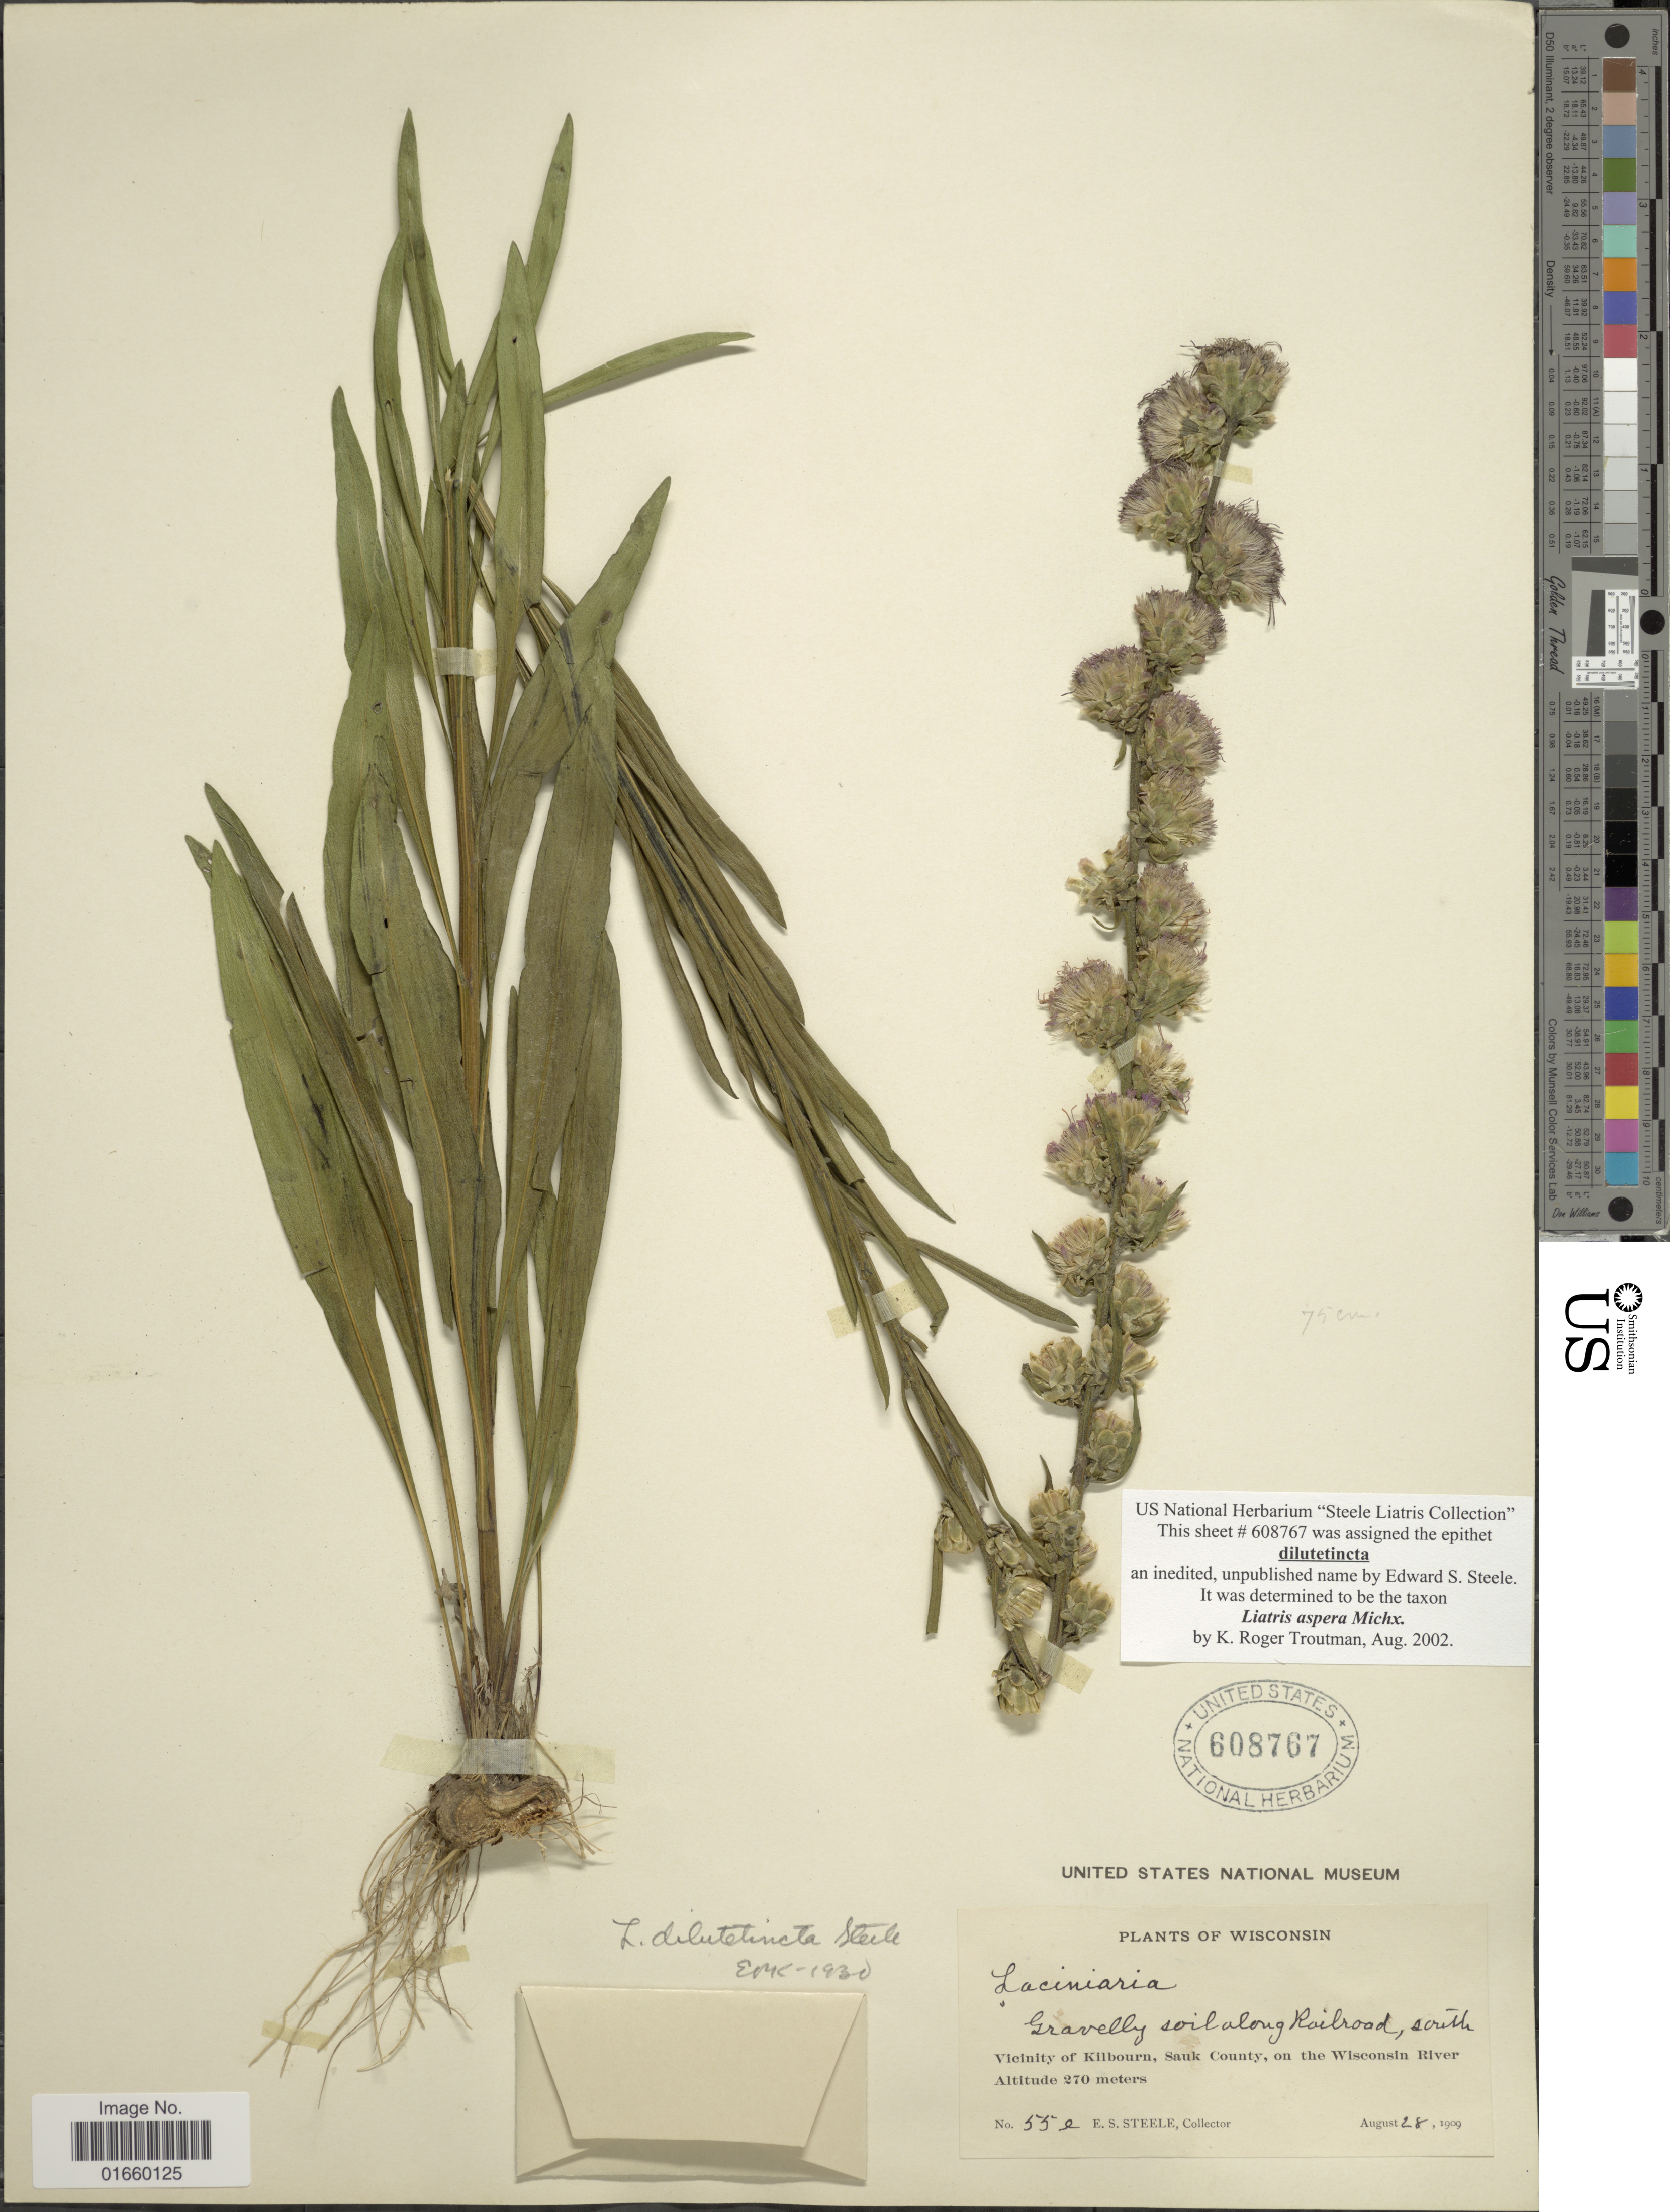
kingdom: Plantae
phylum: Tracheophyta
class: Magnoliopsida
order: Asterales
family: Asteraceae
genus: Liatris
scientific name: Liatris aspera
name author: Michx.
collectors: E. Steele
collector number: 55e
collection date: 1909-08-28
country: United States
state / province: Wisconsin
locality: Vicinity of Killbourn, Sauk County, on the Wisconsin River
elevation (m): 270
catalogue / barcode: US 608767